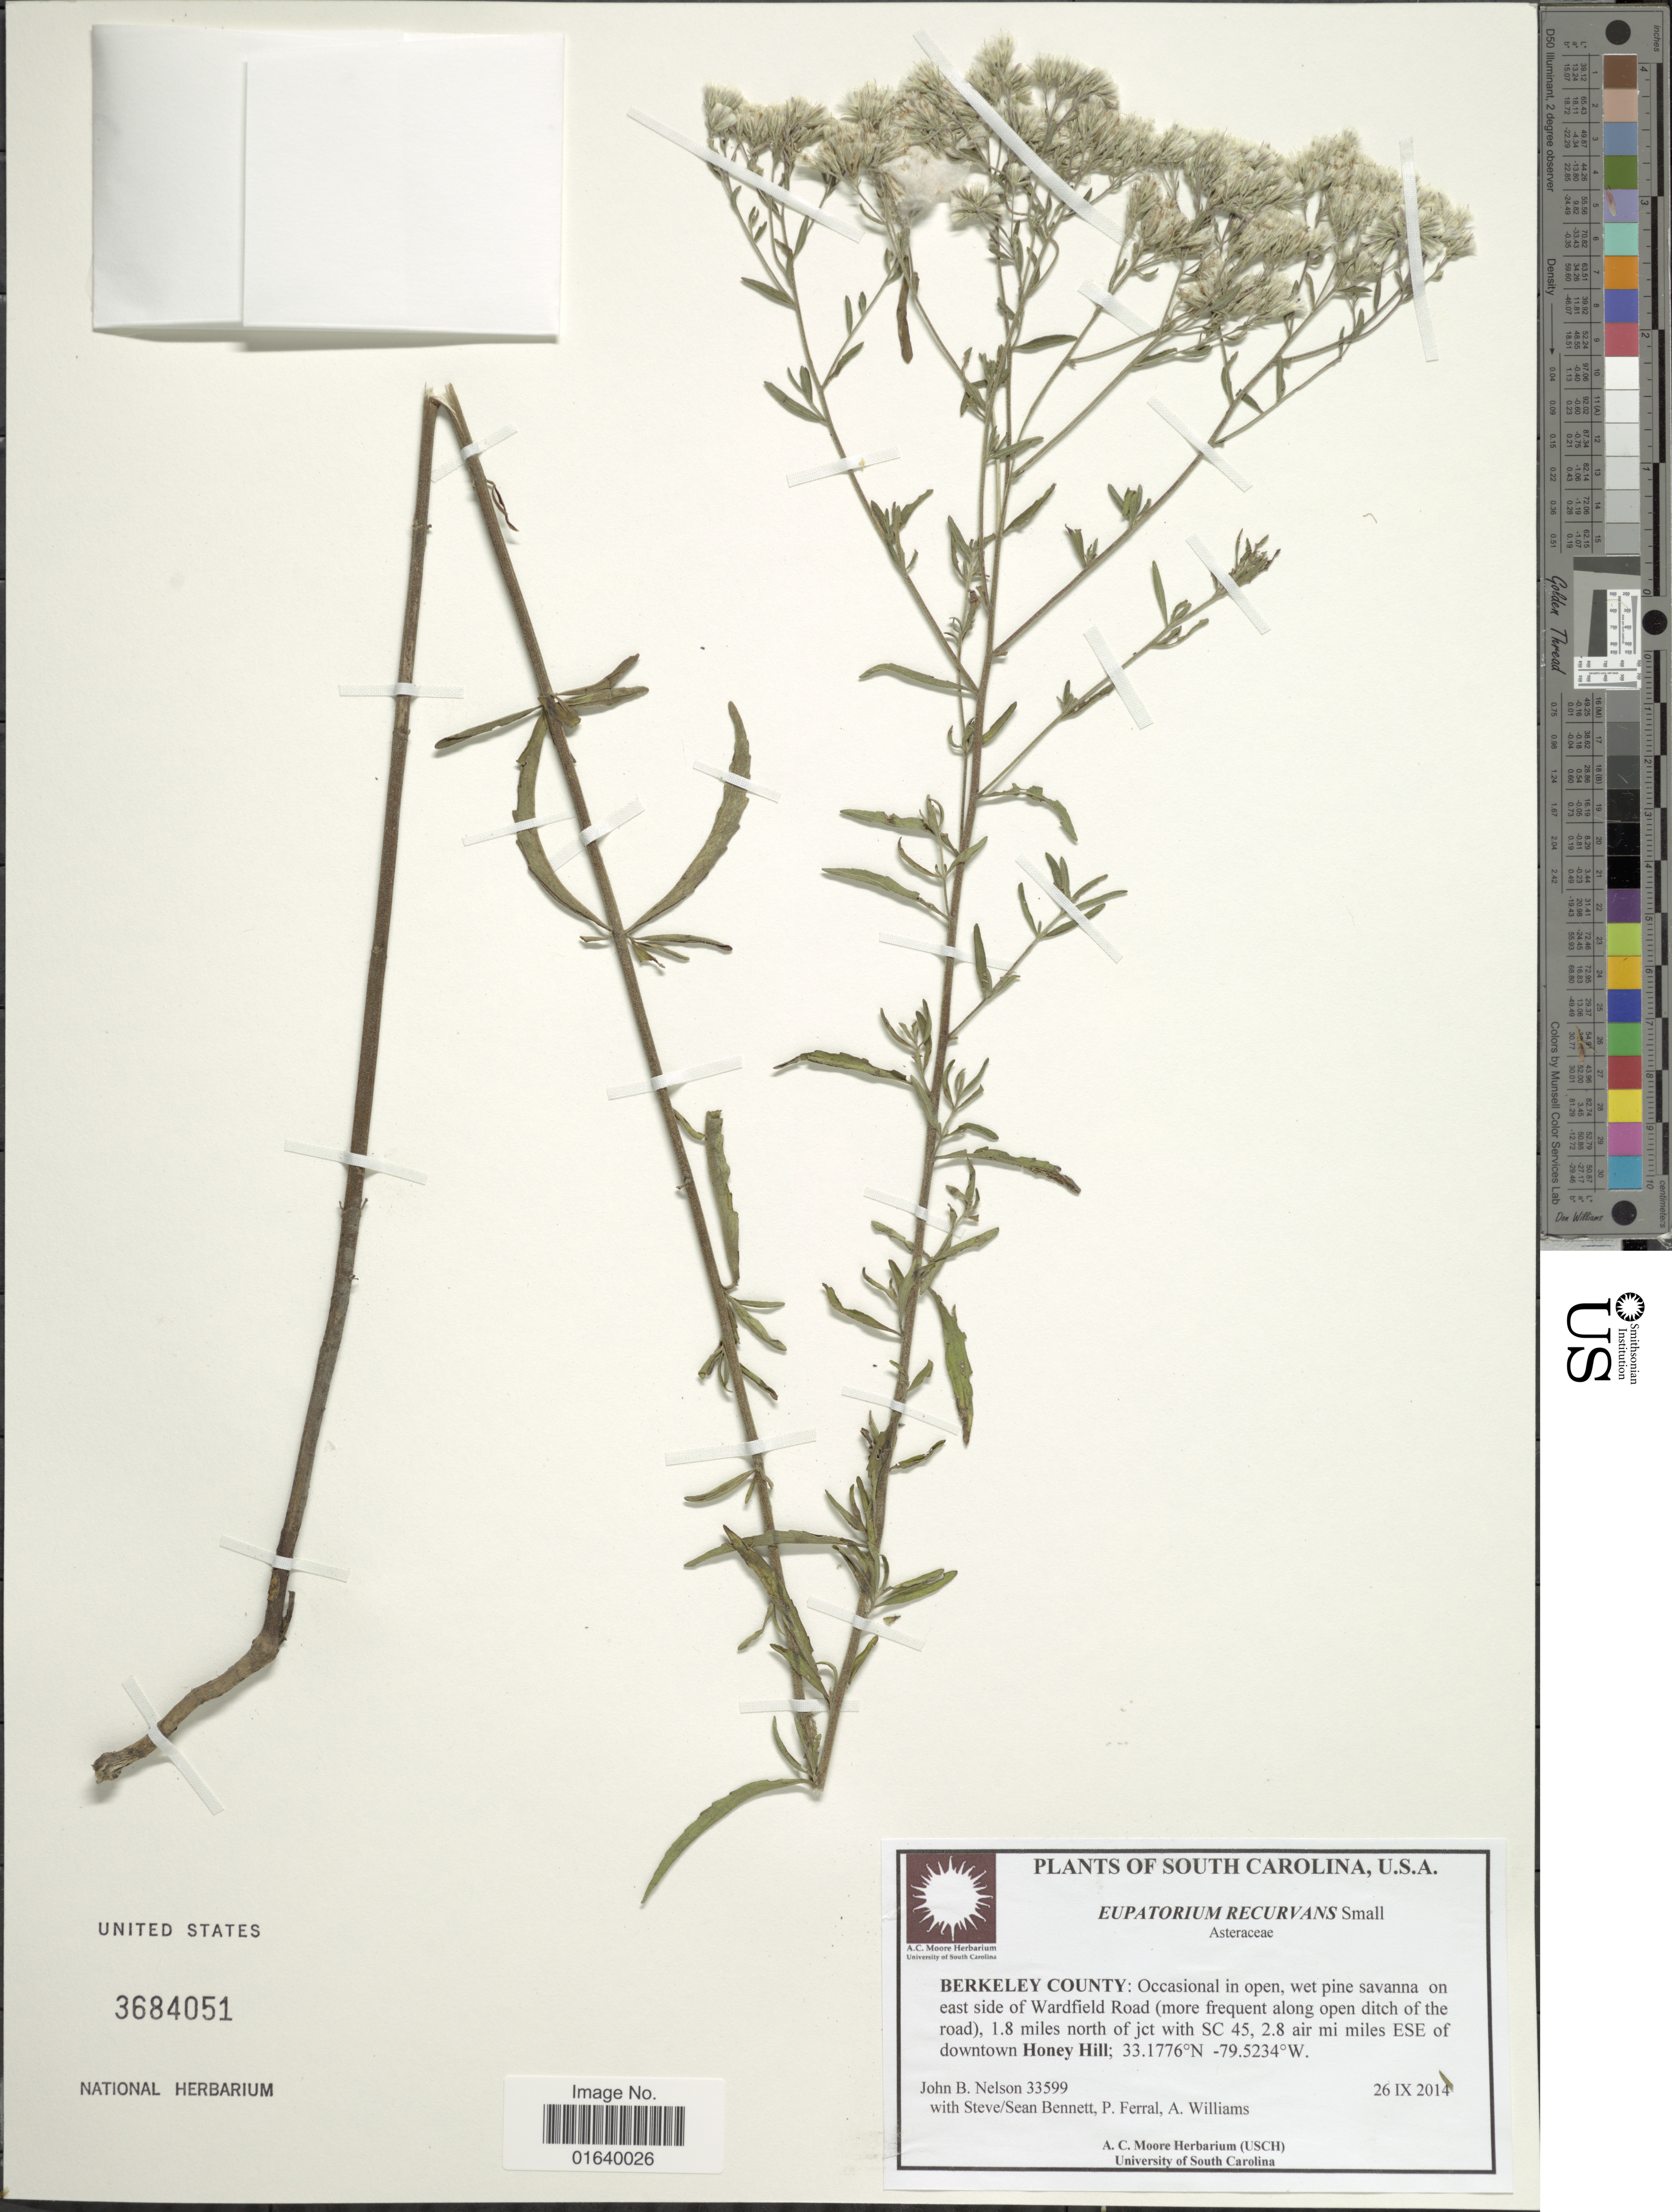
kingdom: Plantae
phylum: Tracheophyta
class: Magnoliopsida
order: Asterales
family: Asteraceae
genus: Eupatorium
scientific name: Eupatorium recurvans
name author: Small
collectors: J. B. Nelson, S. Bennett, S. Bennett, D. P. Ferral & A. Williams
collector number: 33599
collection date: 2014-09-26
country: United States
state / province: South Carolina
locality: South Carolina, U.S.A., Berkeley County: on east side of Waterfield Road ( more frequent along open ditch of the road), 1.8 miles north of jct with SC 45, 2.8 air mi miles ESE of downtown Honey Hill.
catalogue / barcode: US 3684051